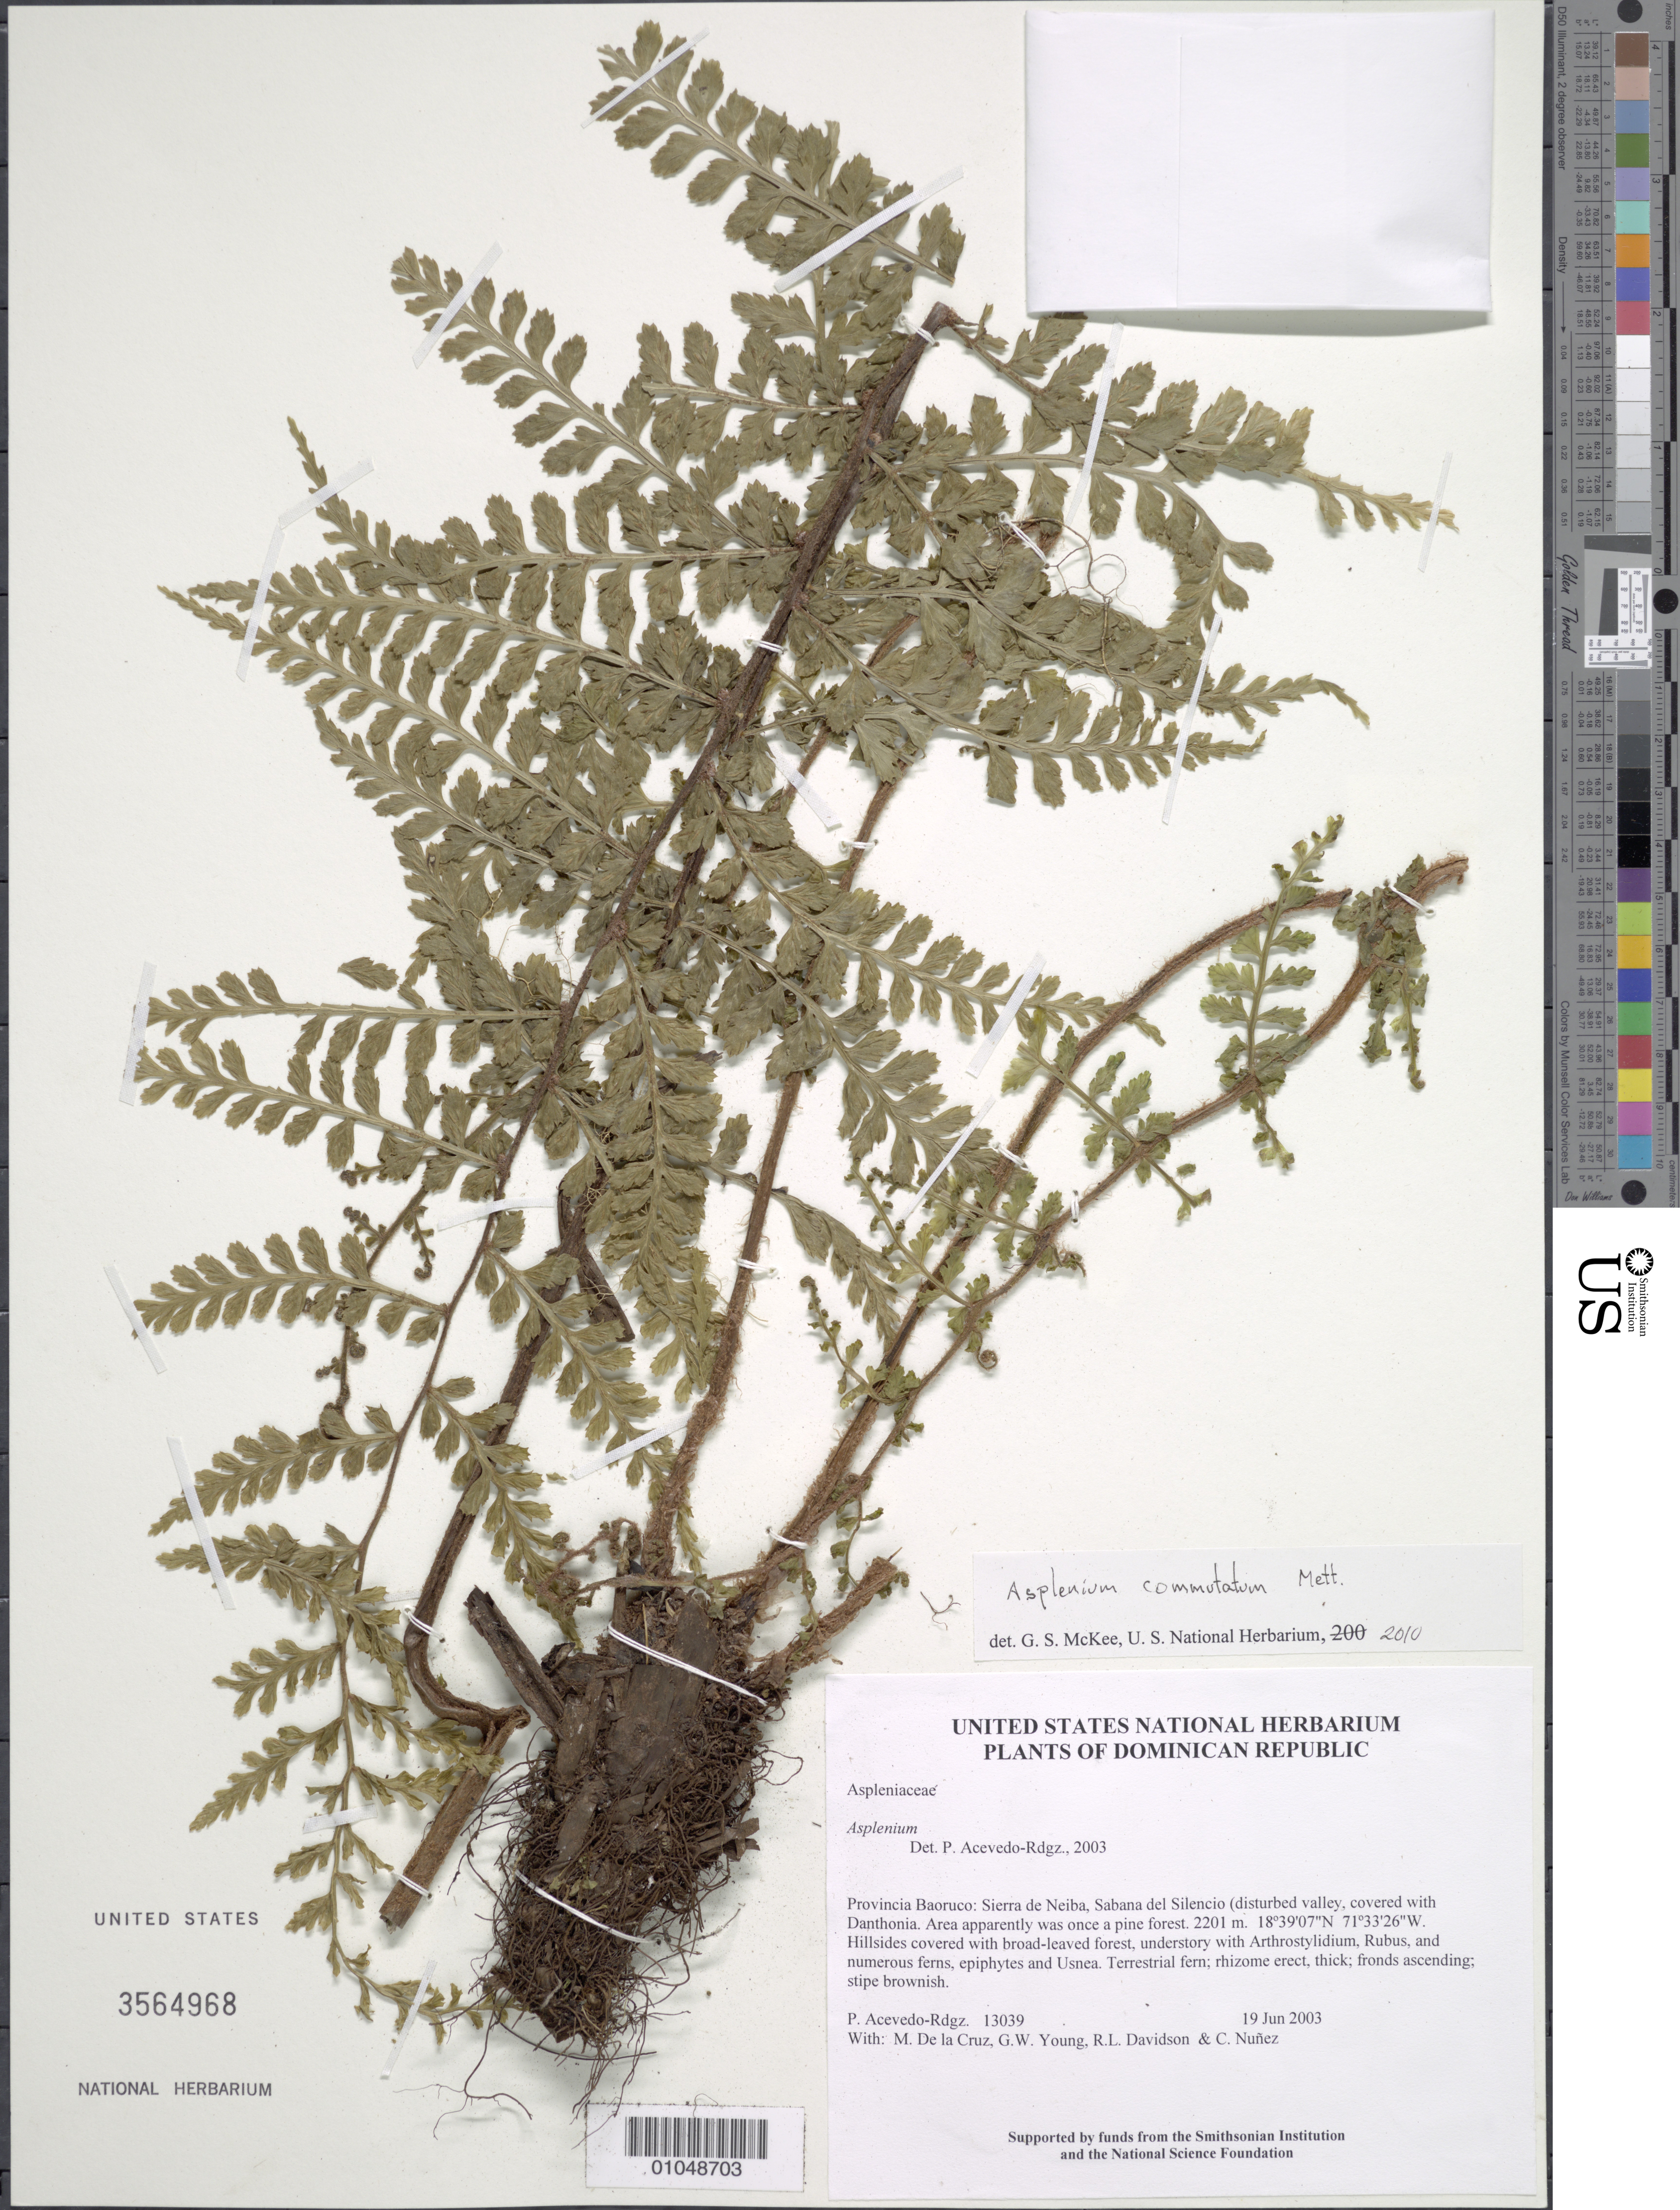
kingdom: Plantae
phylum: Tracheophyta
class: Polypodiopsida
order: Polypodiales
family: Aspleniaceae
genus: Asplenium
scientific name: Asplenium commutatum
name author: Mett. ex Kuhn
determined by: McKee, G. S., (US), NMNH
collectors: P. Acevedo-Rodr., M. de la Cruz, J. Rawlins, G. Young, R. Davidson & C. Nunez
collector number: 13039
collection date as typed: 19 Jun 2003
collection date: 2003-06-19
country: Dominican Republic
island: Hispaniola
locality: Provincia Baoruco: Sierra de Neiba, Sabana del Silencio (disturbed valley, covered with Danthonia. Area apparently was once a pine forest.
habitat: Hillsides covered with broad-leaved forest, understory with Arthrostylidium, Rubus, and numerous ferns, epiphytes and Usnea.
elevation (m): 2201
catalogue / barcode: US 3564968